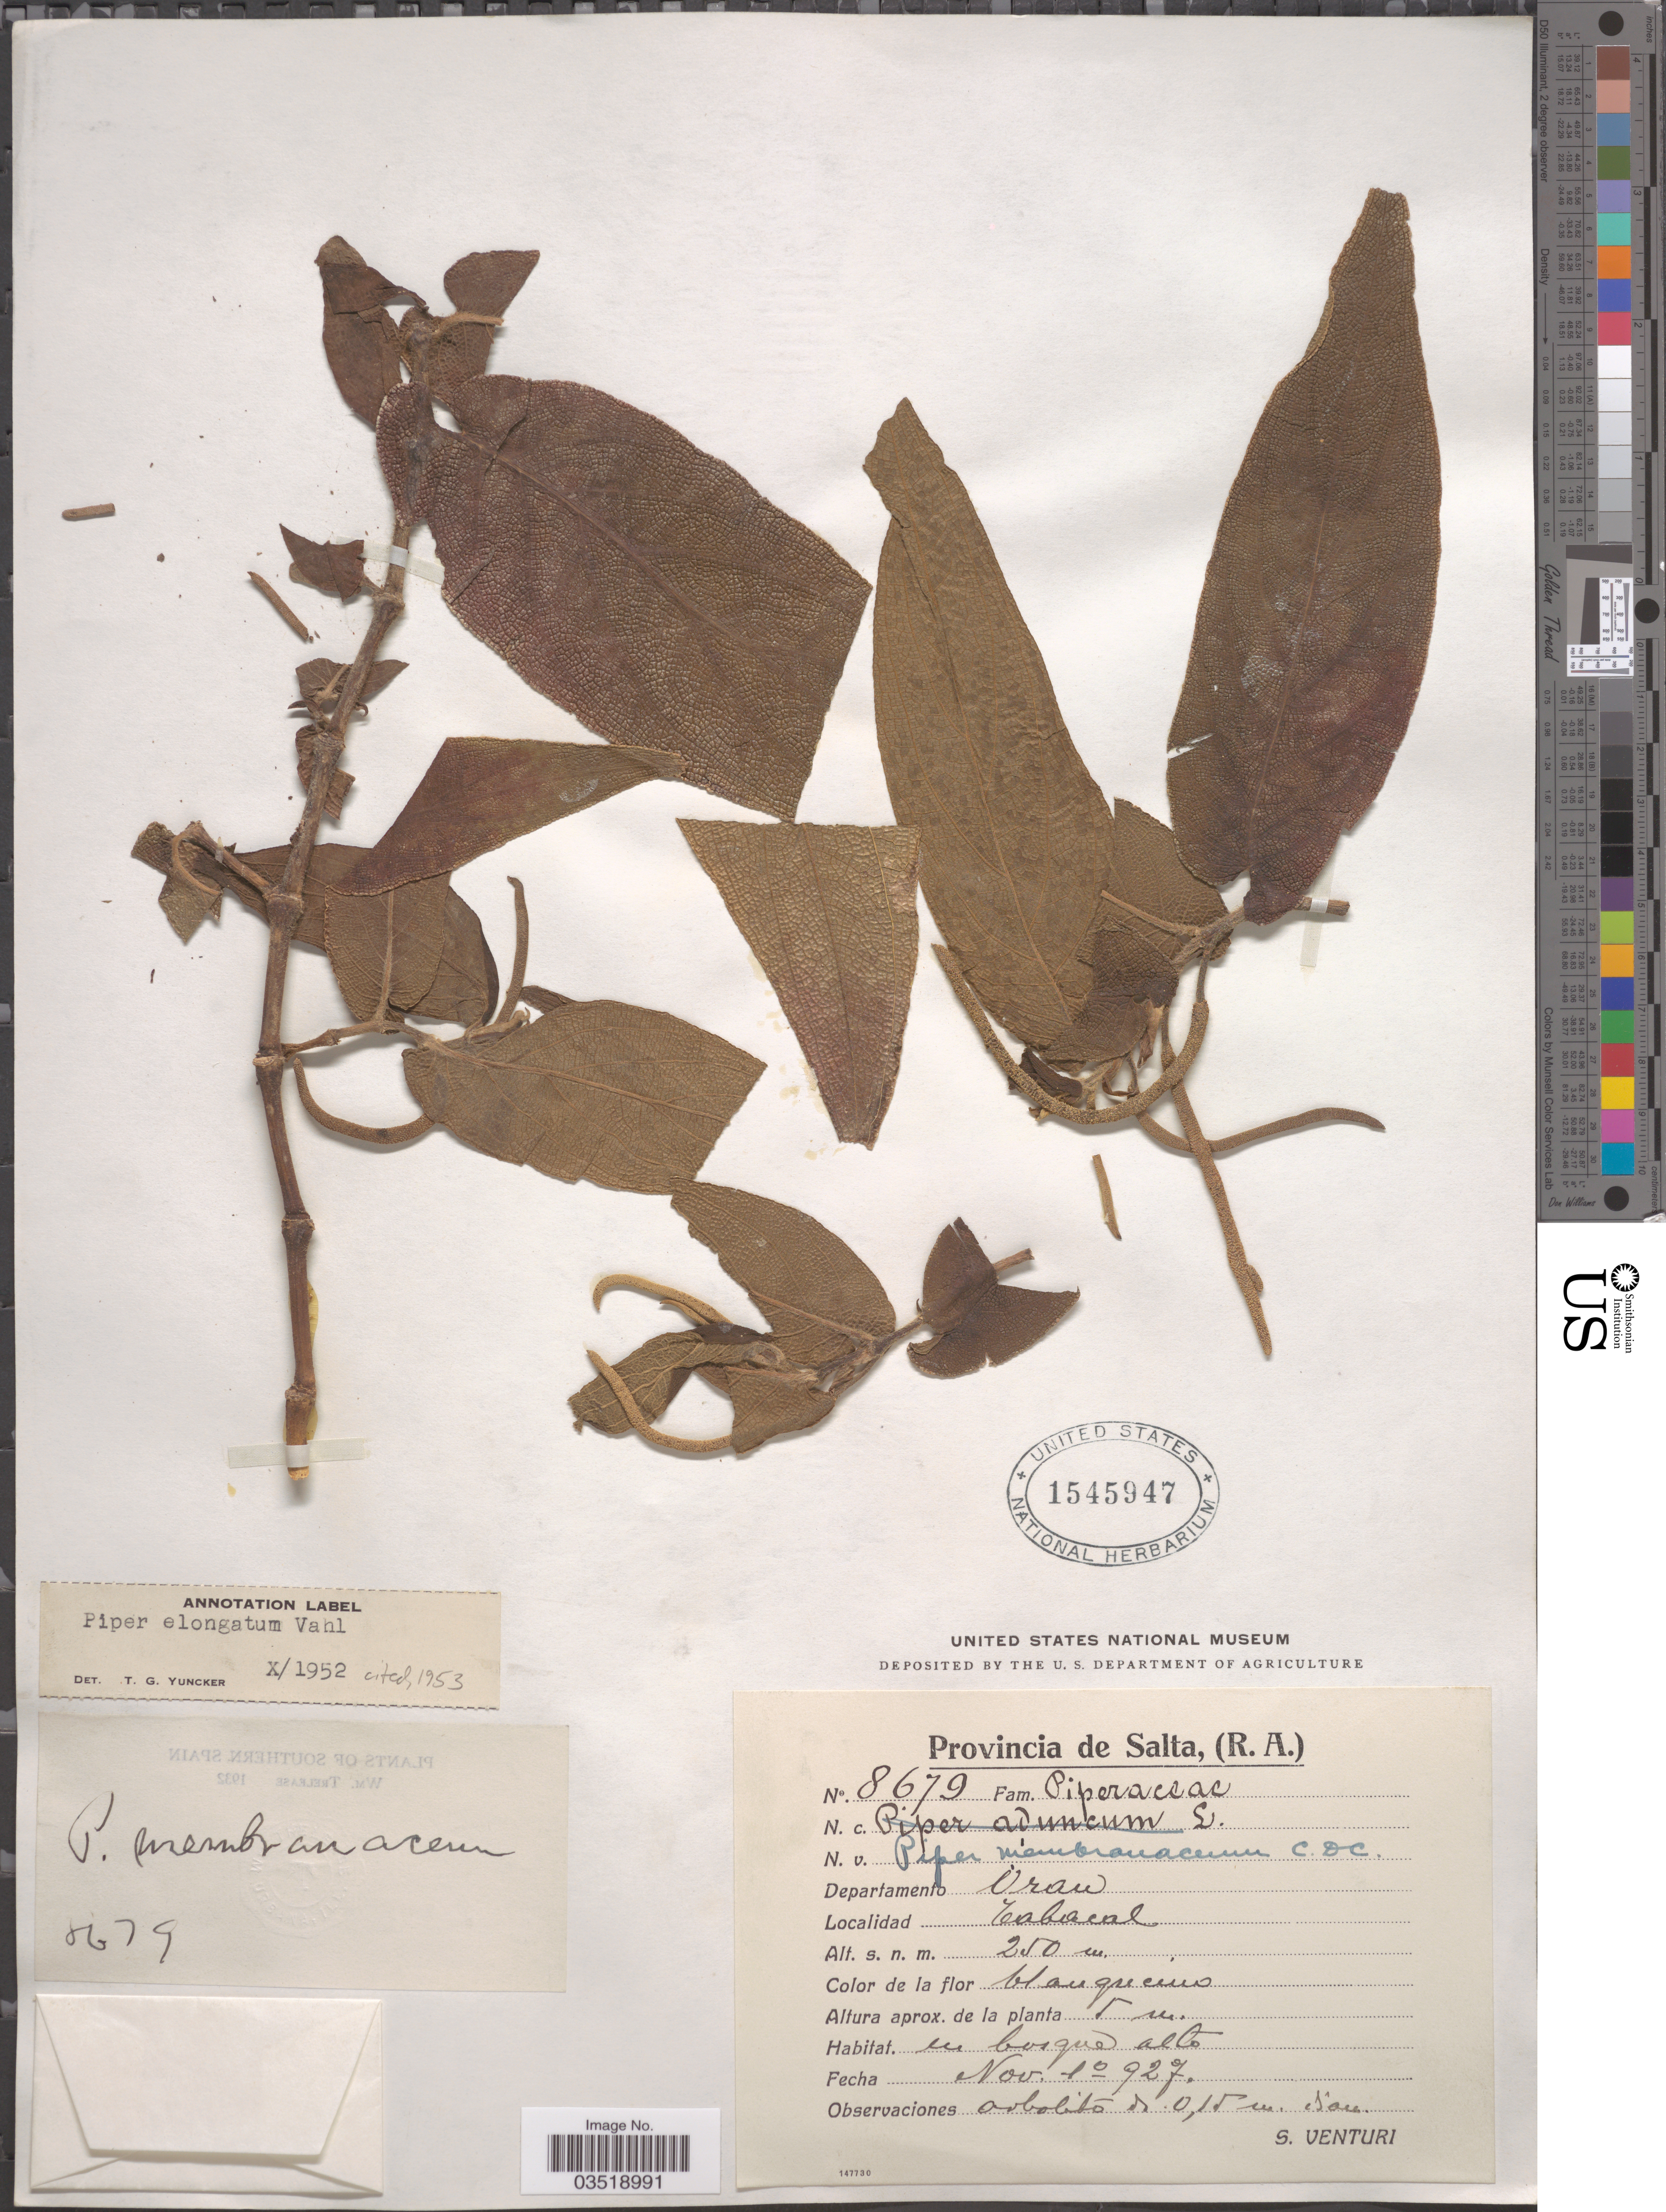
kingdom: Plantae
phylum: Tracheophyta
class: Magnoliopsida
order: Piperales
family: Piperaceae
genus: Piper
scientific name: Piper aduncum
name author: L.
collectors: S. Venturi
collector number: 8679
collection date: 1927-11-01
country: Argentina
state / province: Salta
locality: Departamento Oran, Tabacal.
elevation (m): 250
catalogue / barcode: US 1545947